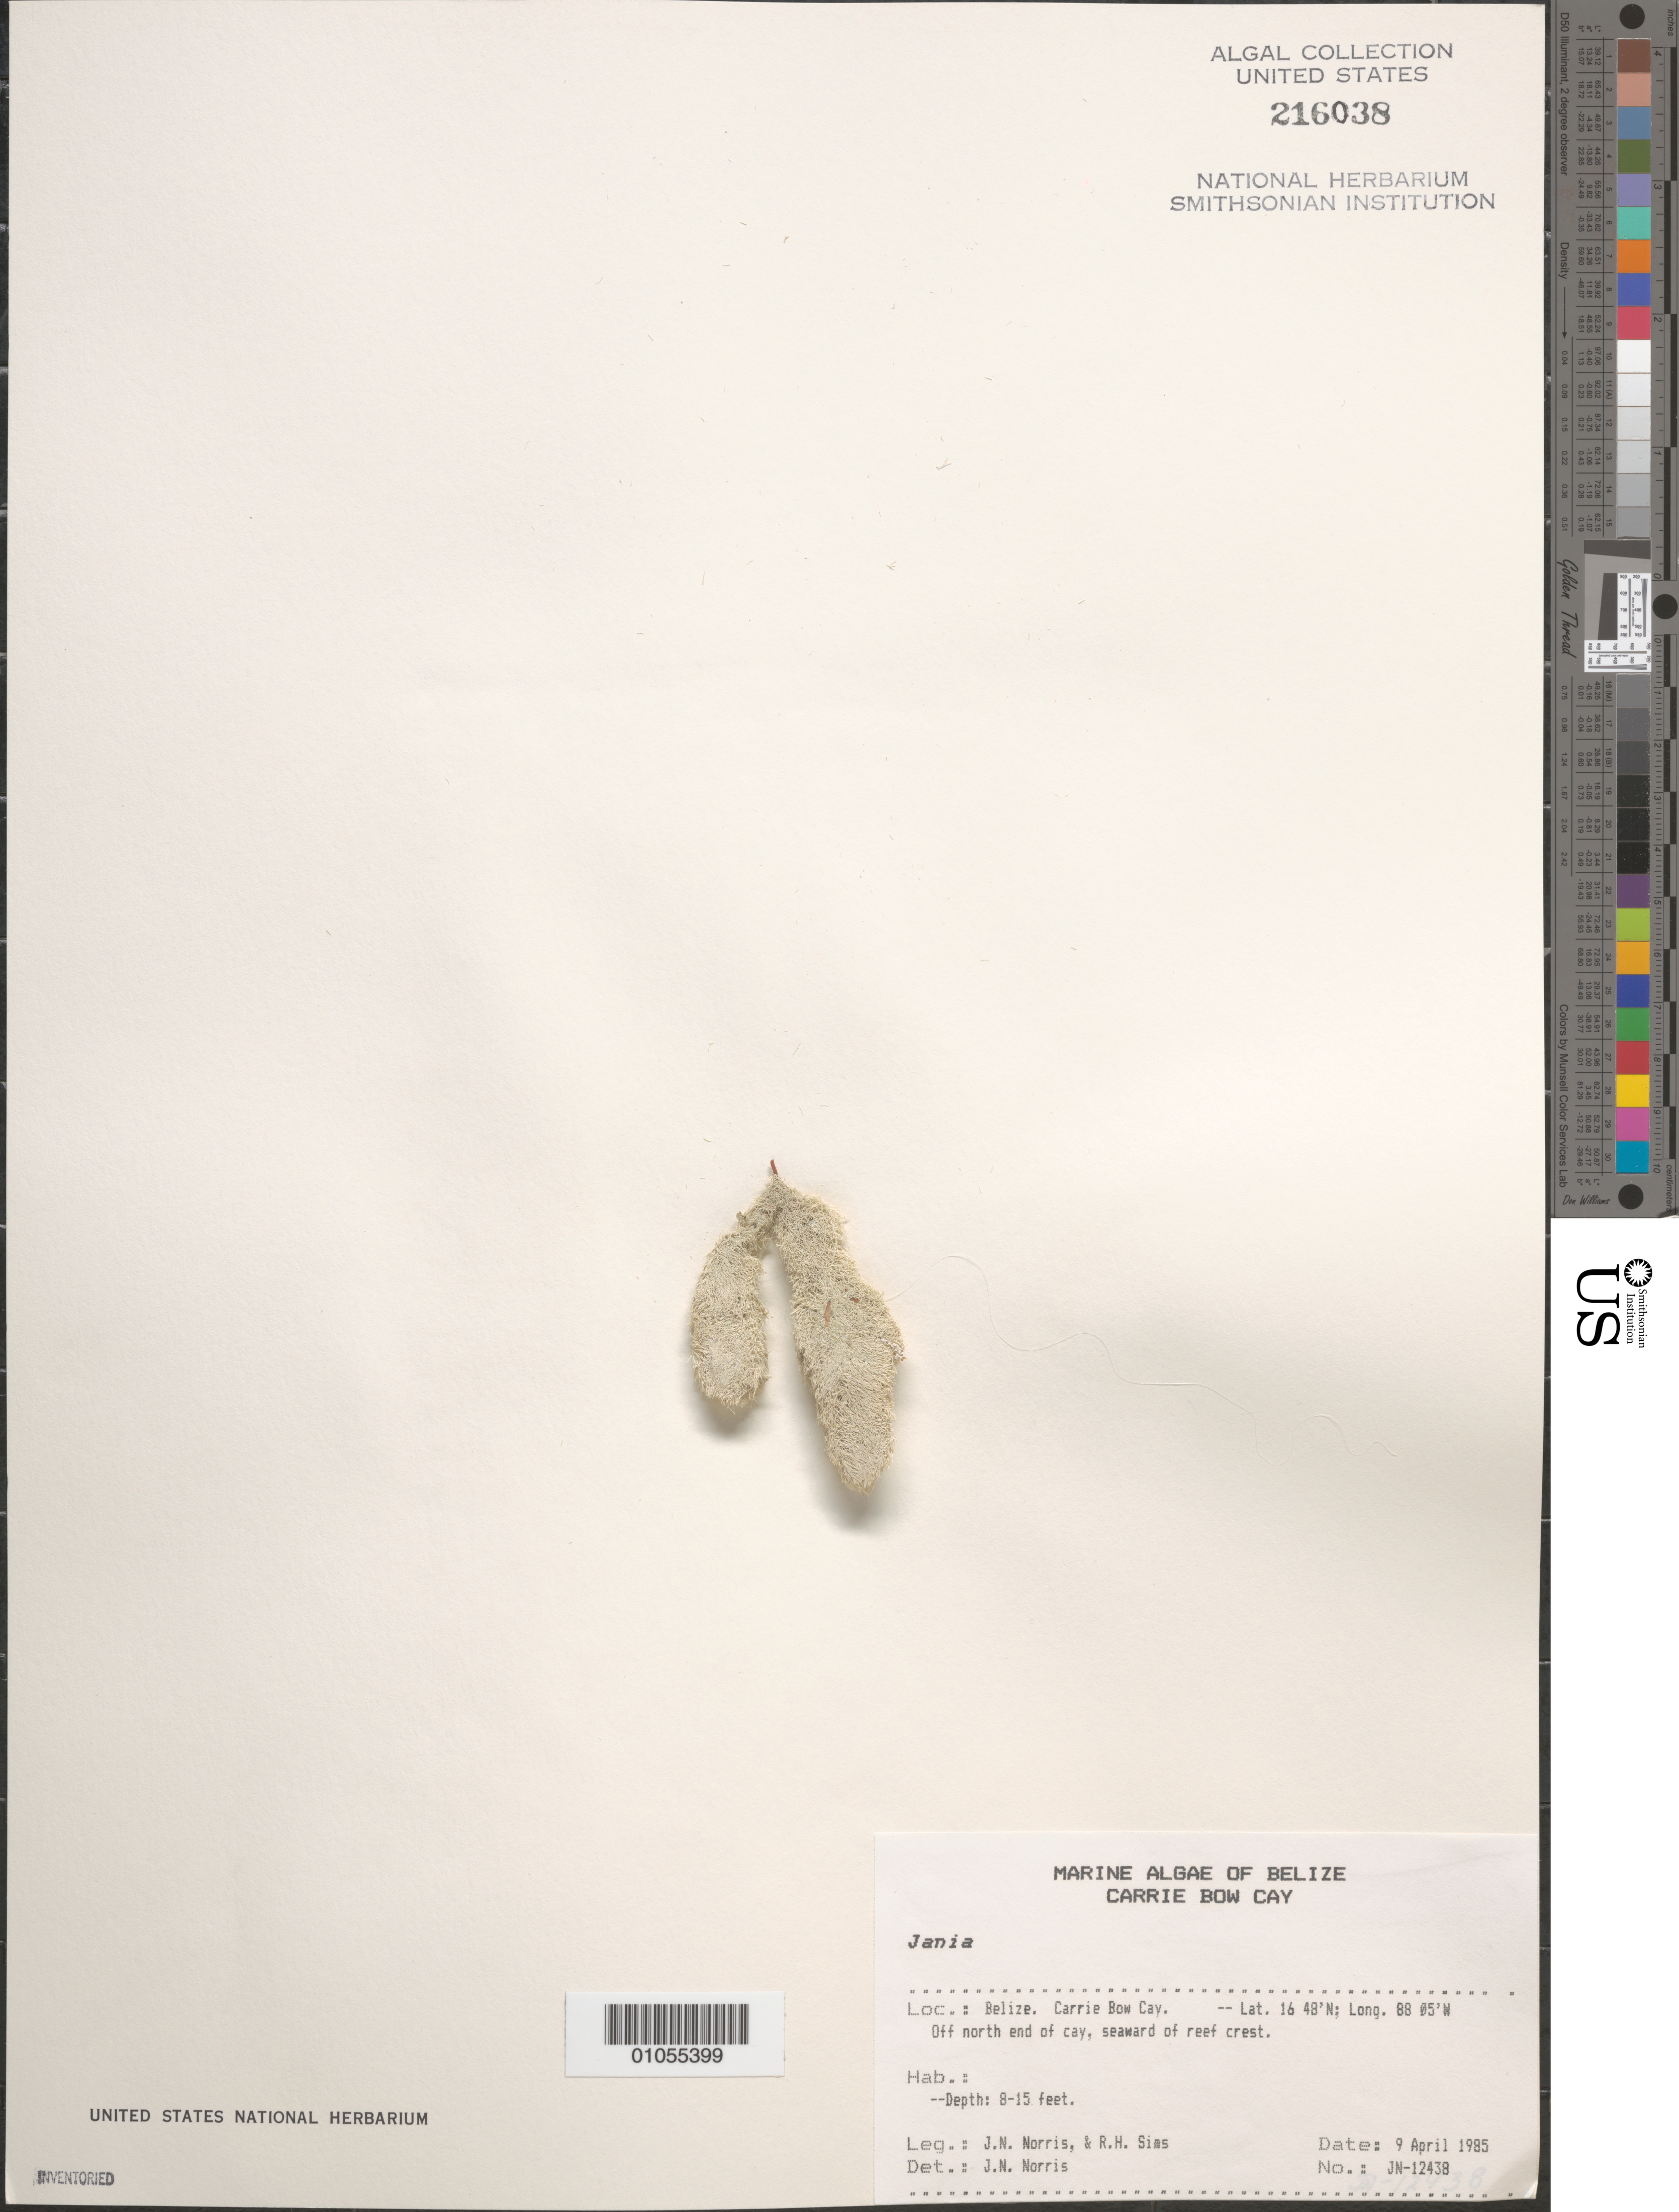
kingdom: Plantae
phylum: Rhodophyta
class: Florideophyceae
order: Corallinales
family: Corallinaceae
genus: Jania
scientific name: Jania sp.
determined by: Norris, James N.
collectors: J. N. Norris & R. H. Sims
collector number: JN-12438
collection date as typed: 09 Apr 1985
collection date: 1985-04-09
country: Belize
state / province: Stann Creek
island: Carrie Bow Cay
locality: Off north end of cay, seaward of reef crest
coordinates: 16 48'N, 88 05'W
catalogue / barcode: US 216038